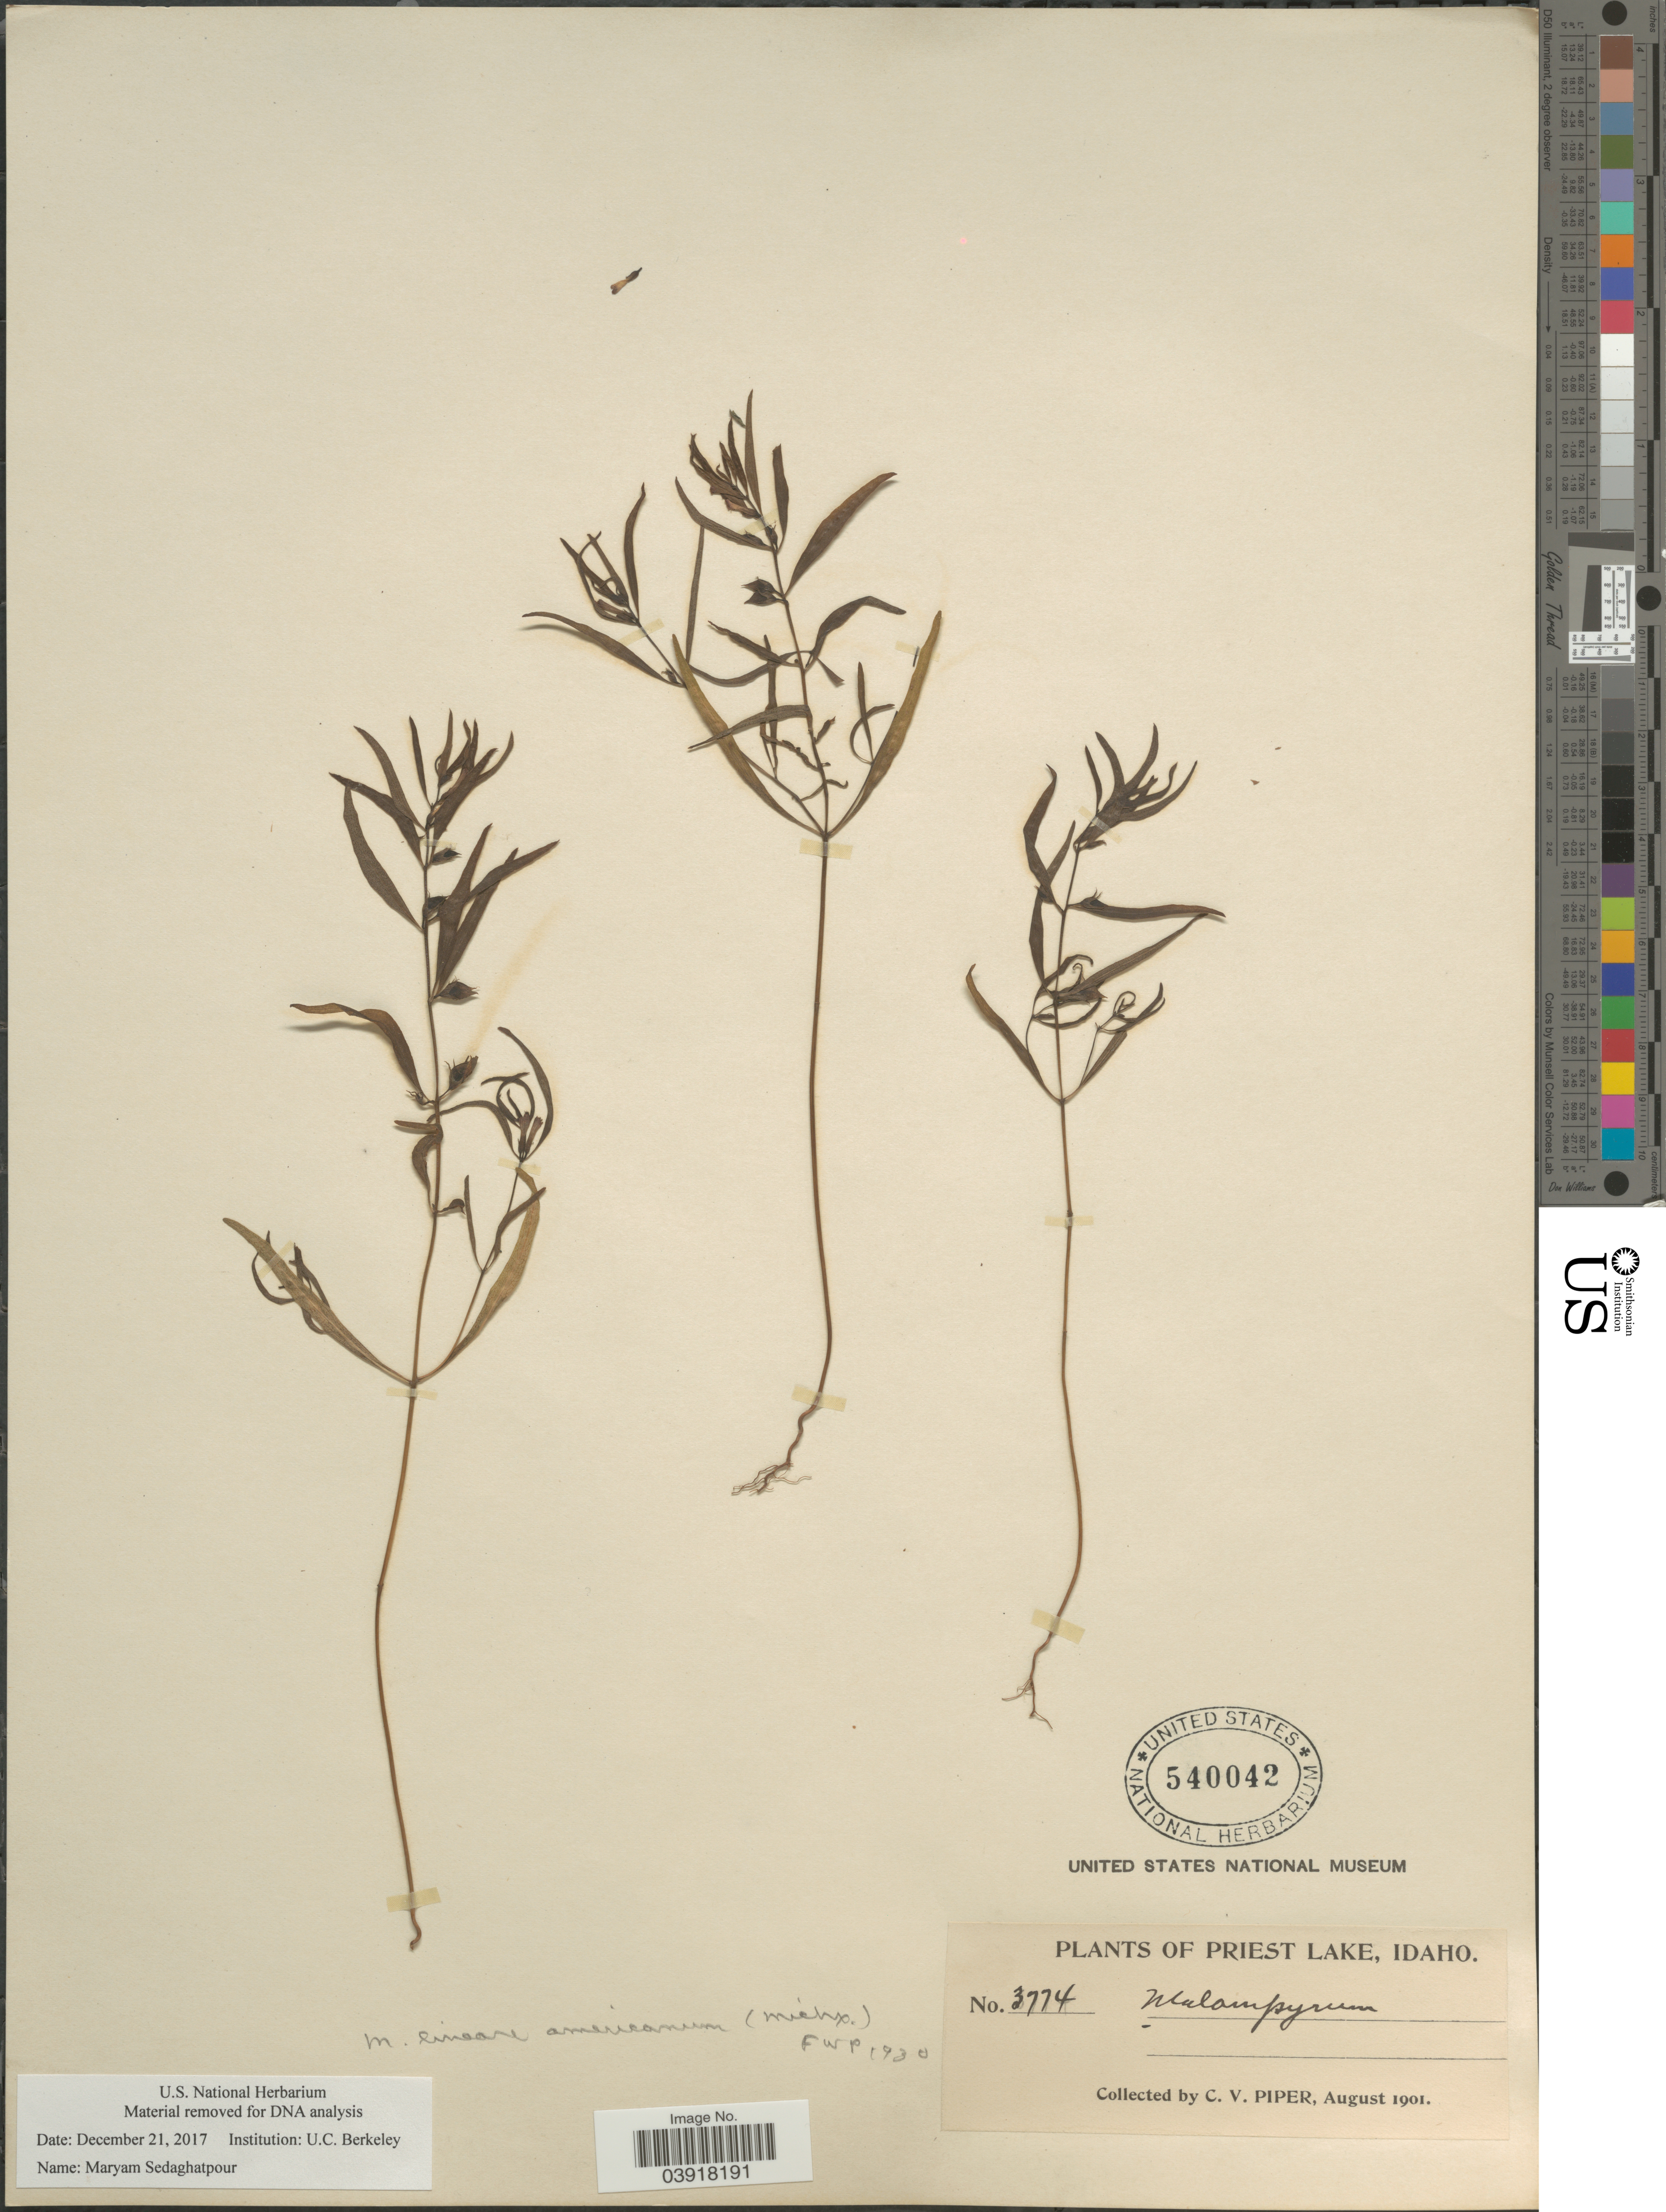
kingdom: Plantae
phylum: Tracheophyta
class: Magnoliopsida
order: Lamiales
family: Orobanchaceae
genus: Melampyrum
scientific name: Melampyrum lineare var. pectinatum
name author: (Pennell) Fernald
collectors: C. V. Piper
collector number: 3774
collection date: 1901-08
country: United States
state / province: Idaho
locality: Priest Lake.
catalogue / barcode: US 540042